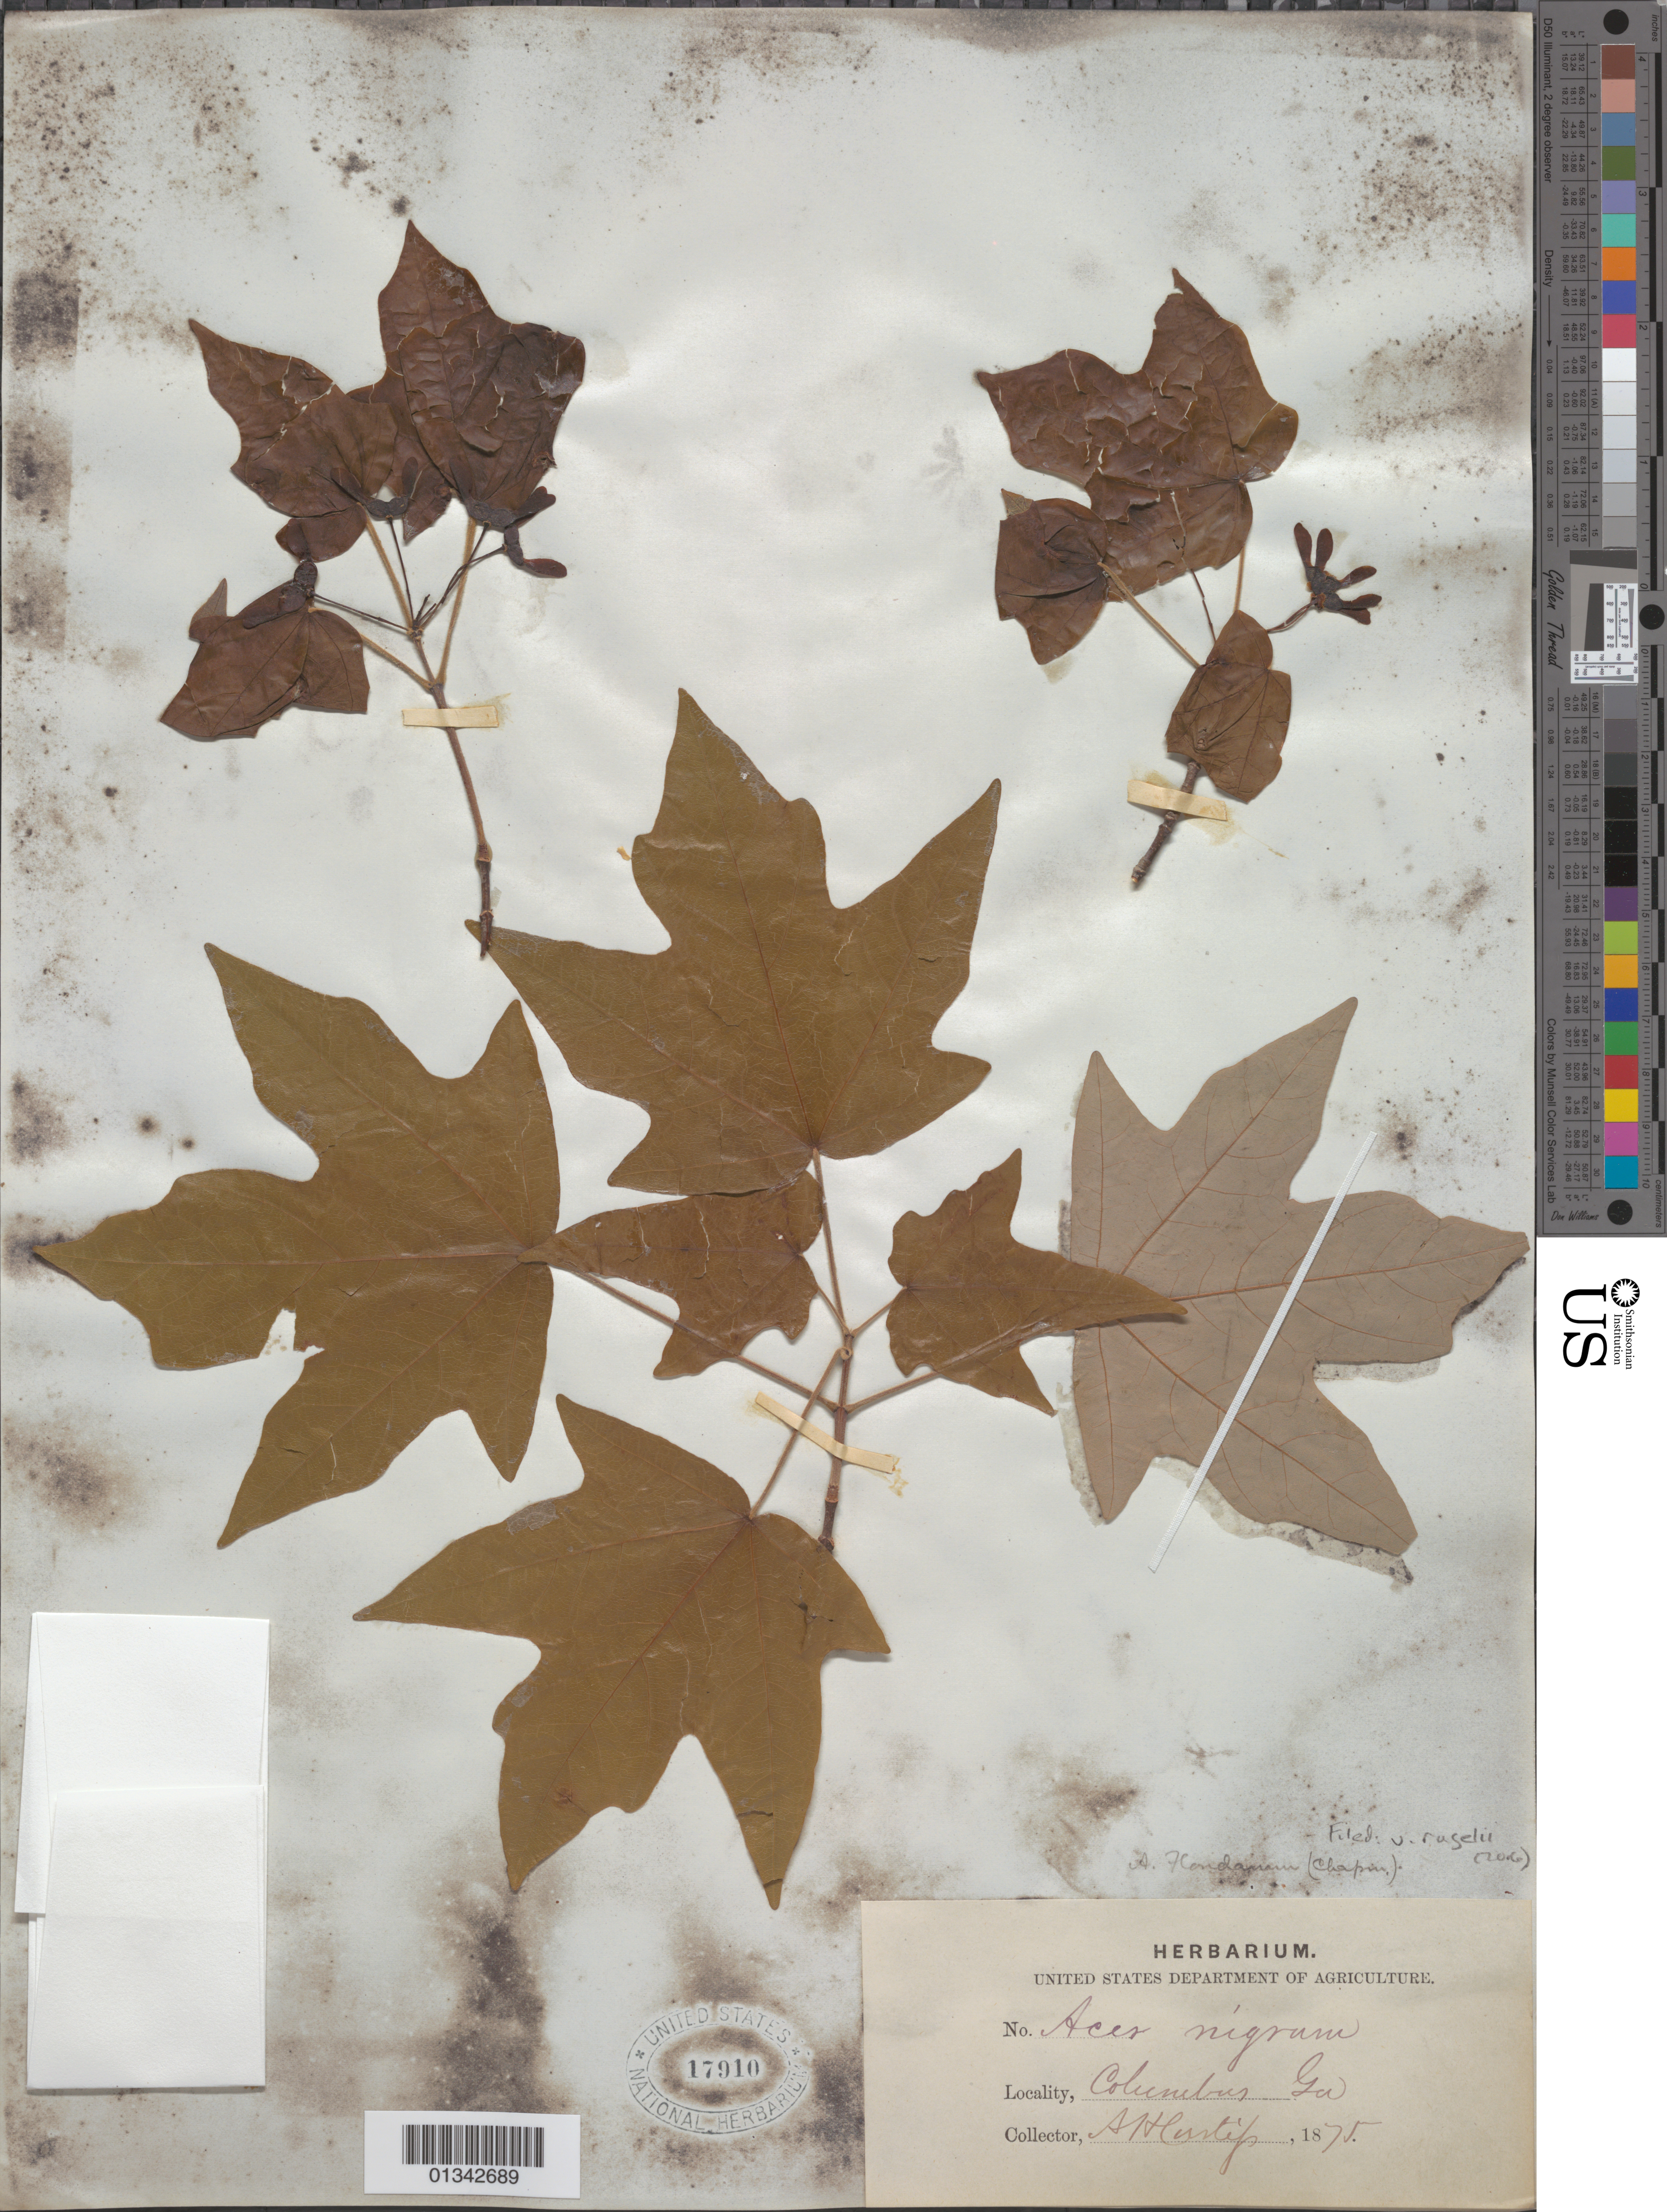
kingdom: Plantae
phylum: Tracheophyta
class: Magnoliopsida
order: Sapindales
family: Sapindaceae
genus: Acer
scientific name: Acer saccharum var. rugelii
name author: (Pax) Rehder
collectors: A. H. Curtiss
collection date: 1875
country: United States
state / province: Georgia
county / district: Muscogee County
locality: Columbus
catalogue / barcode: US 17910